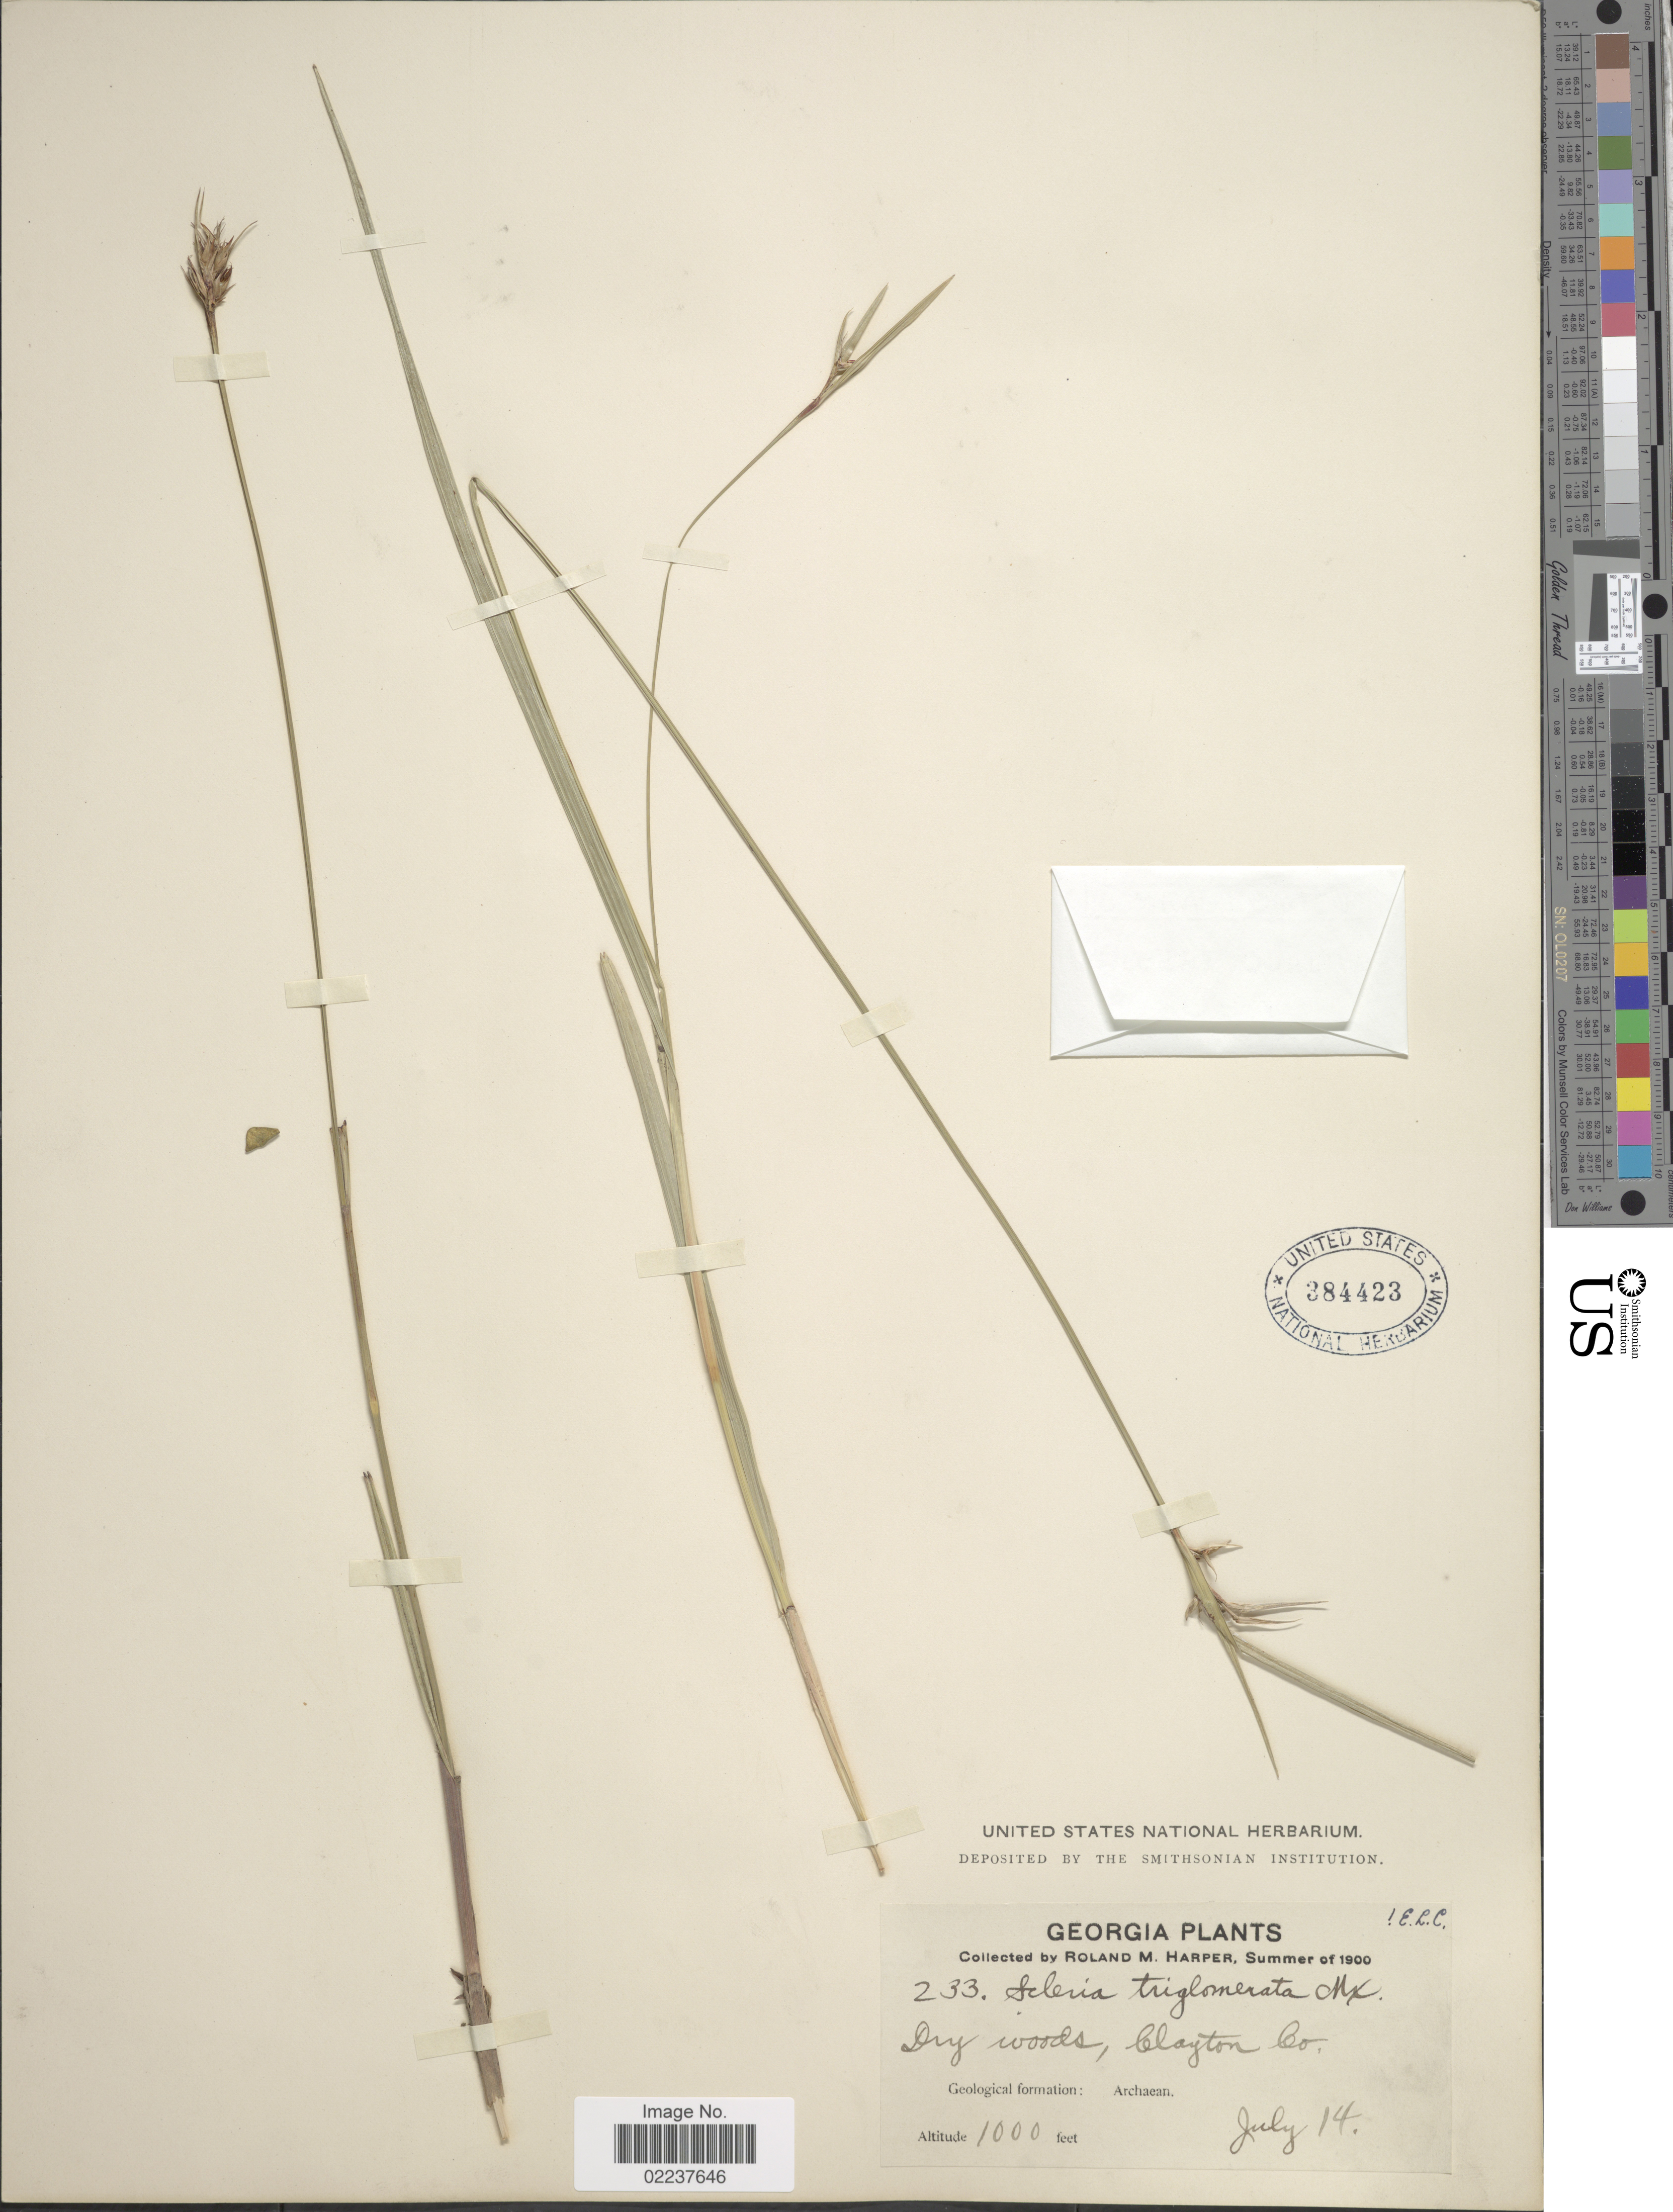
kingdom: Plantae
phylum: Tracheophyta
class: Liliopsida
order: Poales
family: Cyperaceae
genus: Scleria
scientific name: Scleria triglomerata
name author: Michx.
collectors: R. M. Harper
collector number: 233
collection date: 1900-07-14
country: United States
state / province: Georgia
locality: Clayton Co. Archaean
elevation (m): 305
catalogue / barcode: US 384423